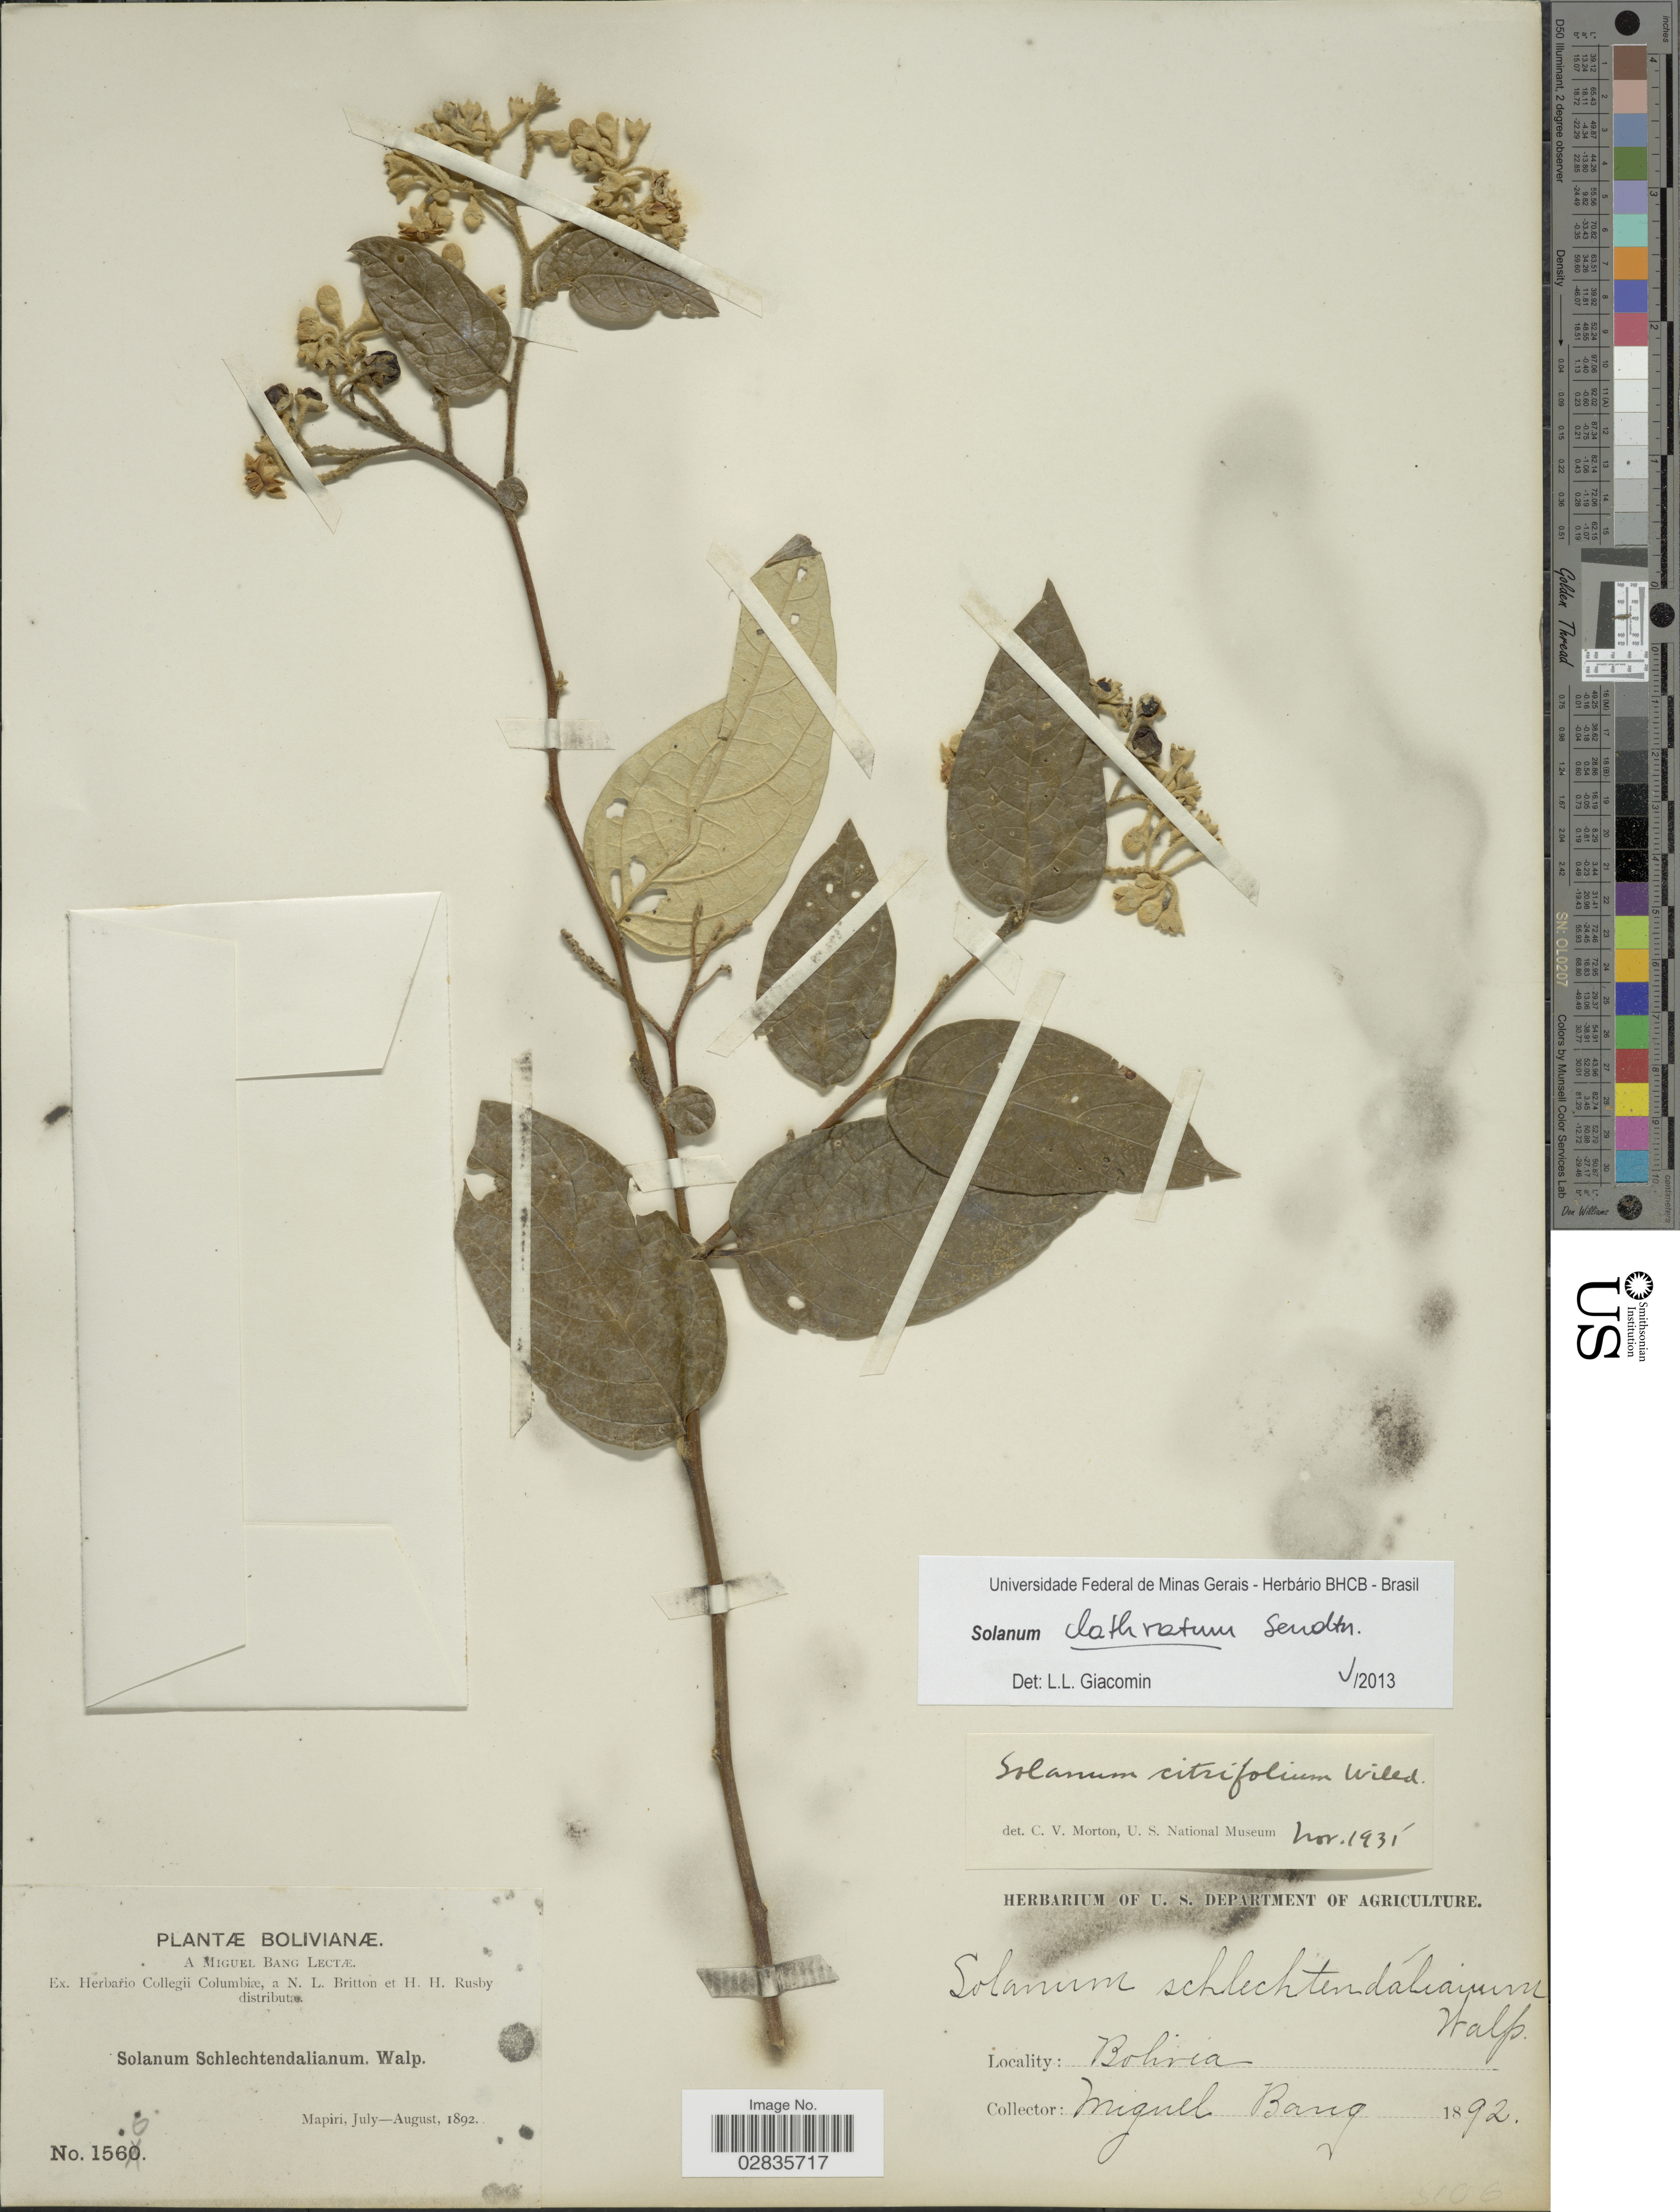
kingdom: Plantae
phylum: Tracheophyta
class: Magnoliopsida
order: Solanales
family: Solanaceae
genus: Solanum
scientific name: Solanum clathratum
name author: Sendtn.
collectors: M. Bang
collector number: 1566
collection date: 1892-07/1892-08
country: Bolivia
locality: Mapiri